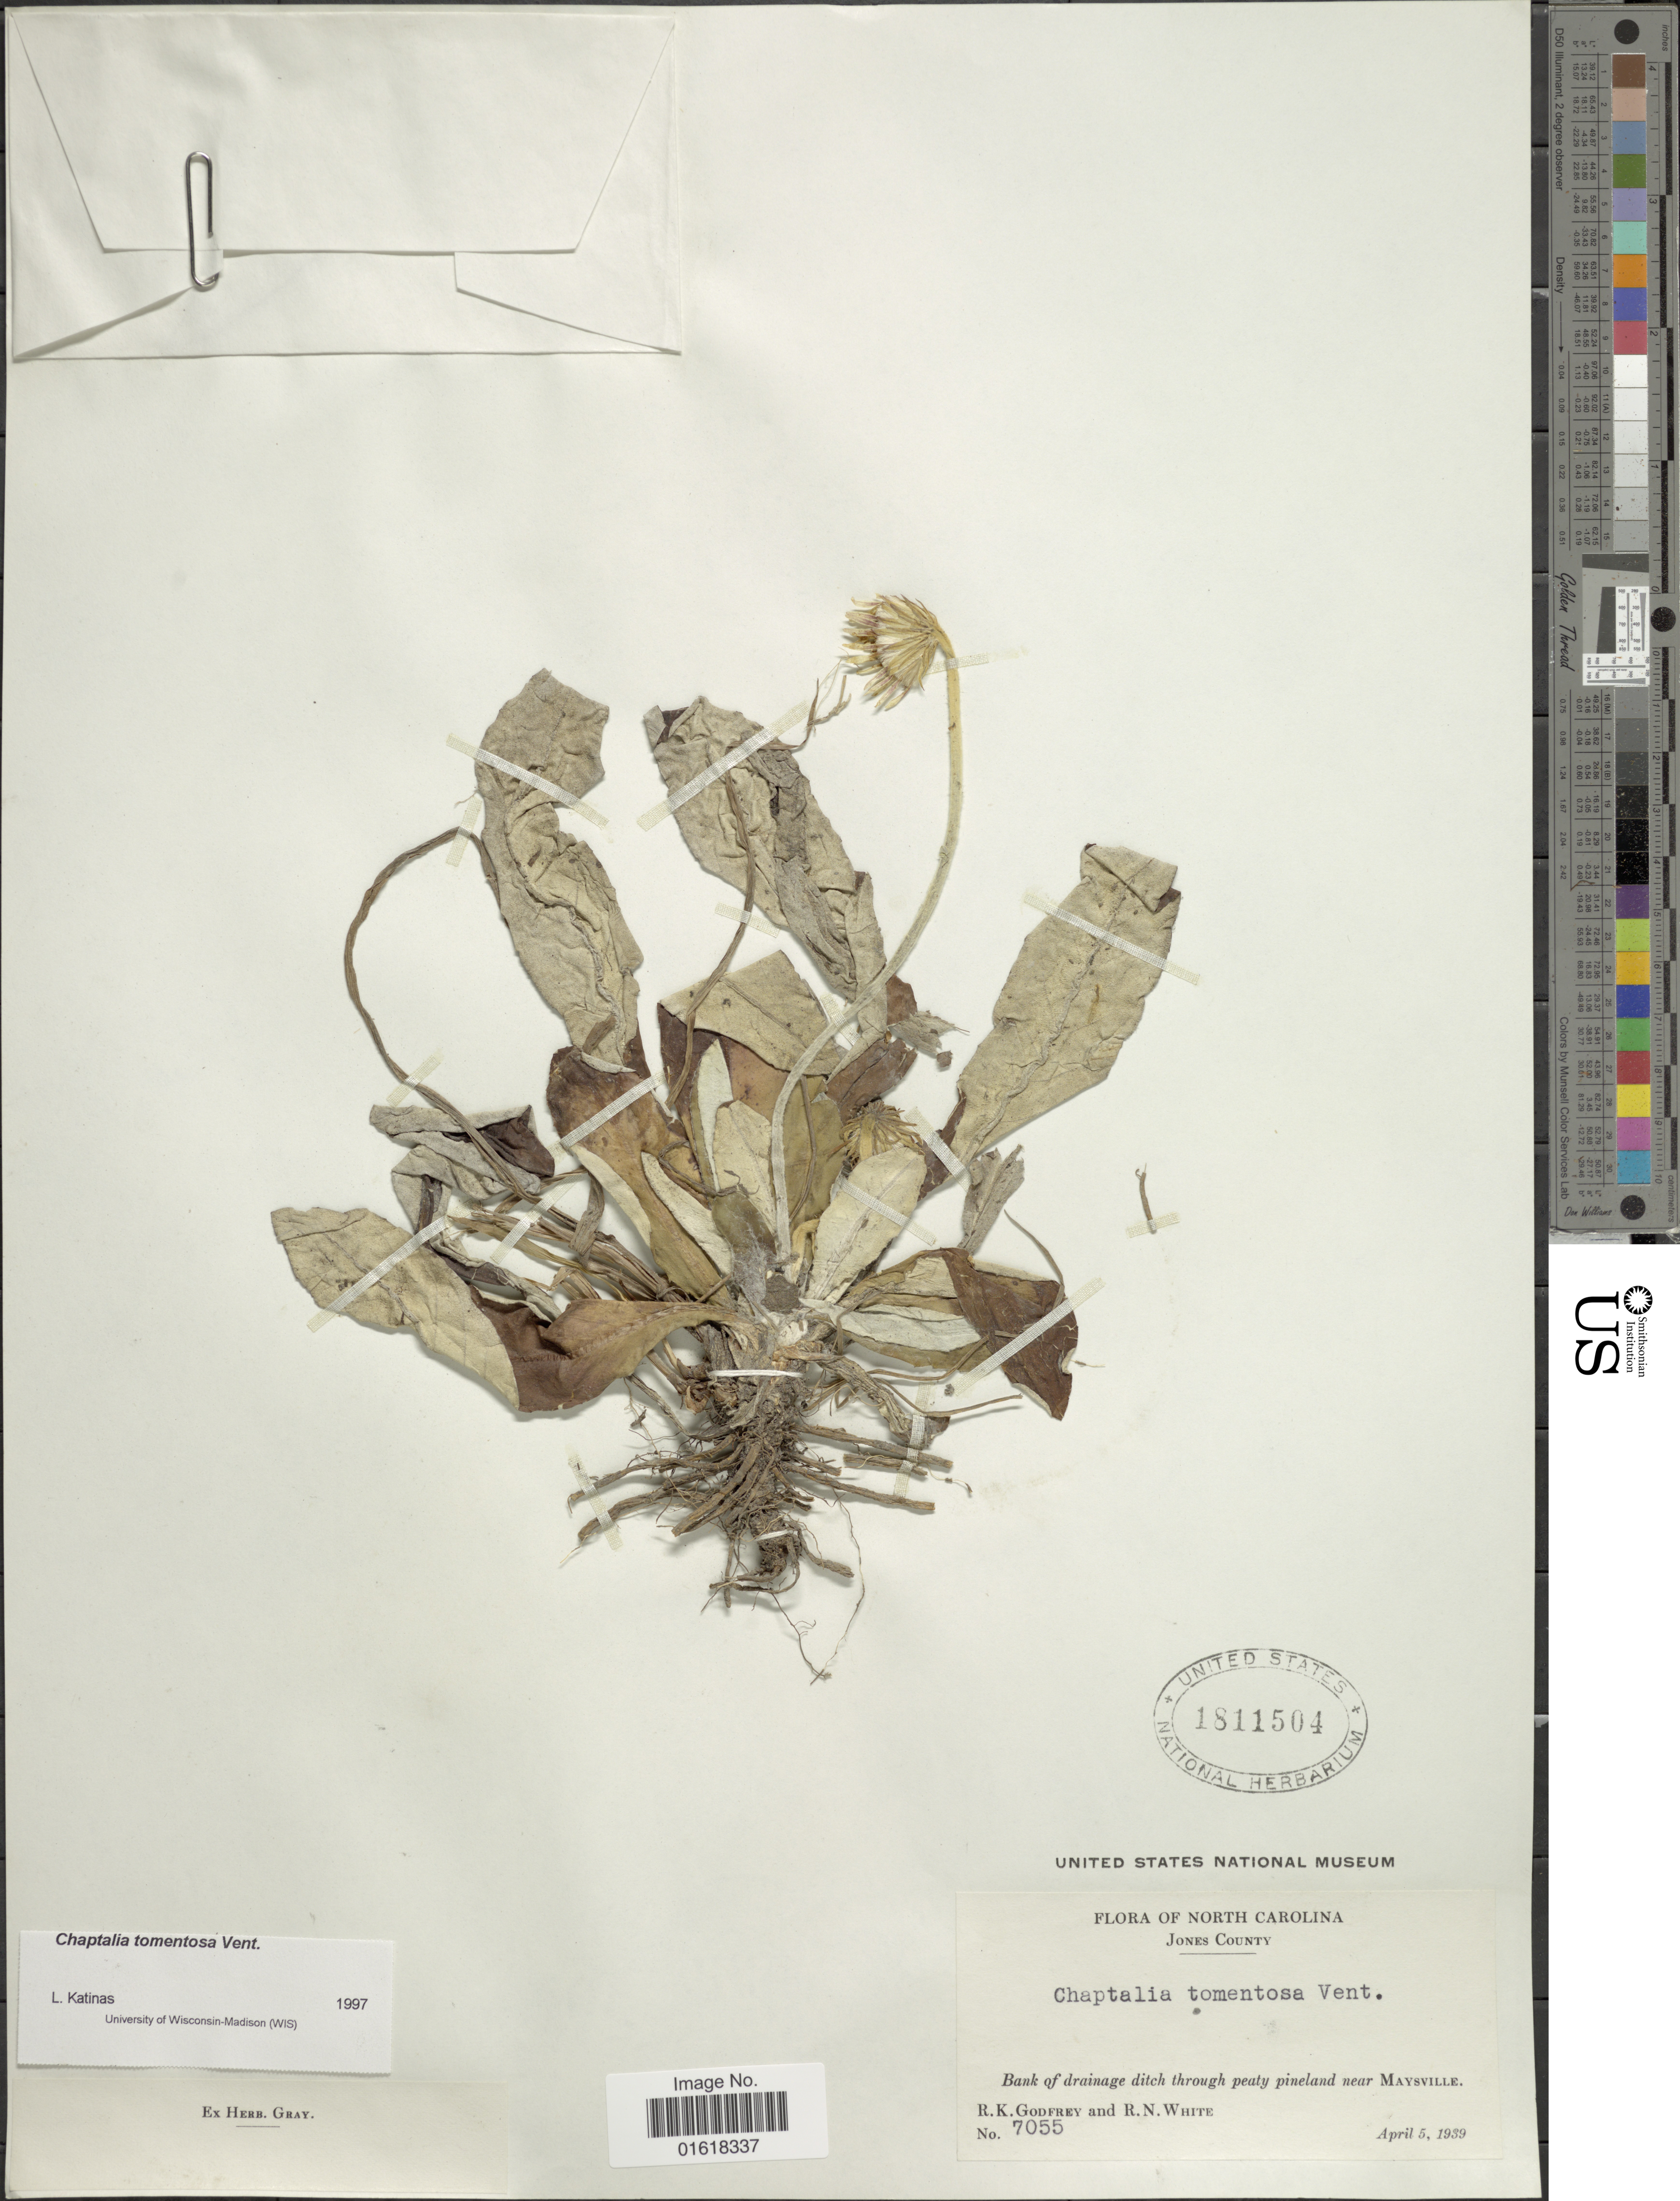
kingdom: Plantae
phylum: Tracheophyta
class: Magnoliopsida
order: Asterales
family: Asteraceae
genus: Chaptalia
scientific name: Chaptalia tomentosa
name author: Vent.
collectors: R. K. Godfrey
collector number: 7055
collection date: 1939-04-05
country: United States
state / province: North Carolina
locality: Jones County. Bank of drainage ditch through peaty pineland near Maysville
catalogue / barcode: US 1811504